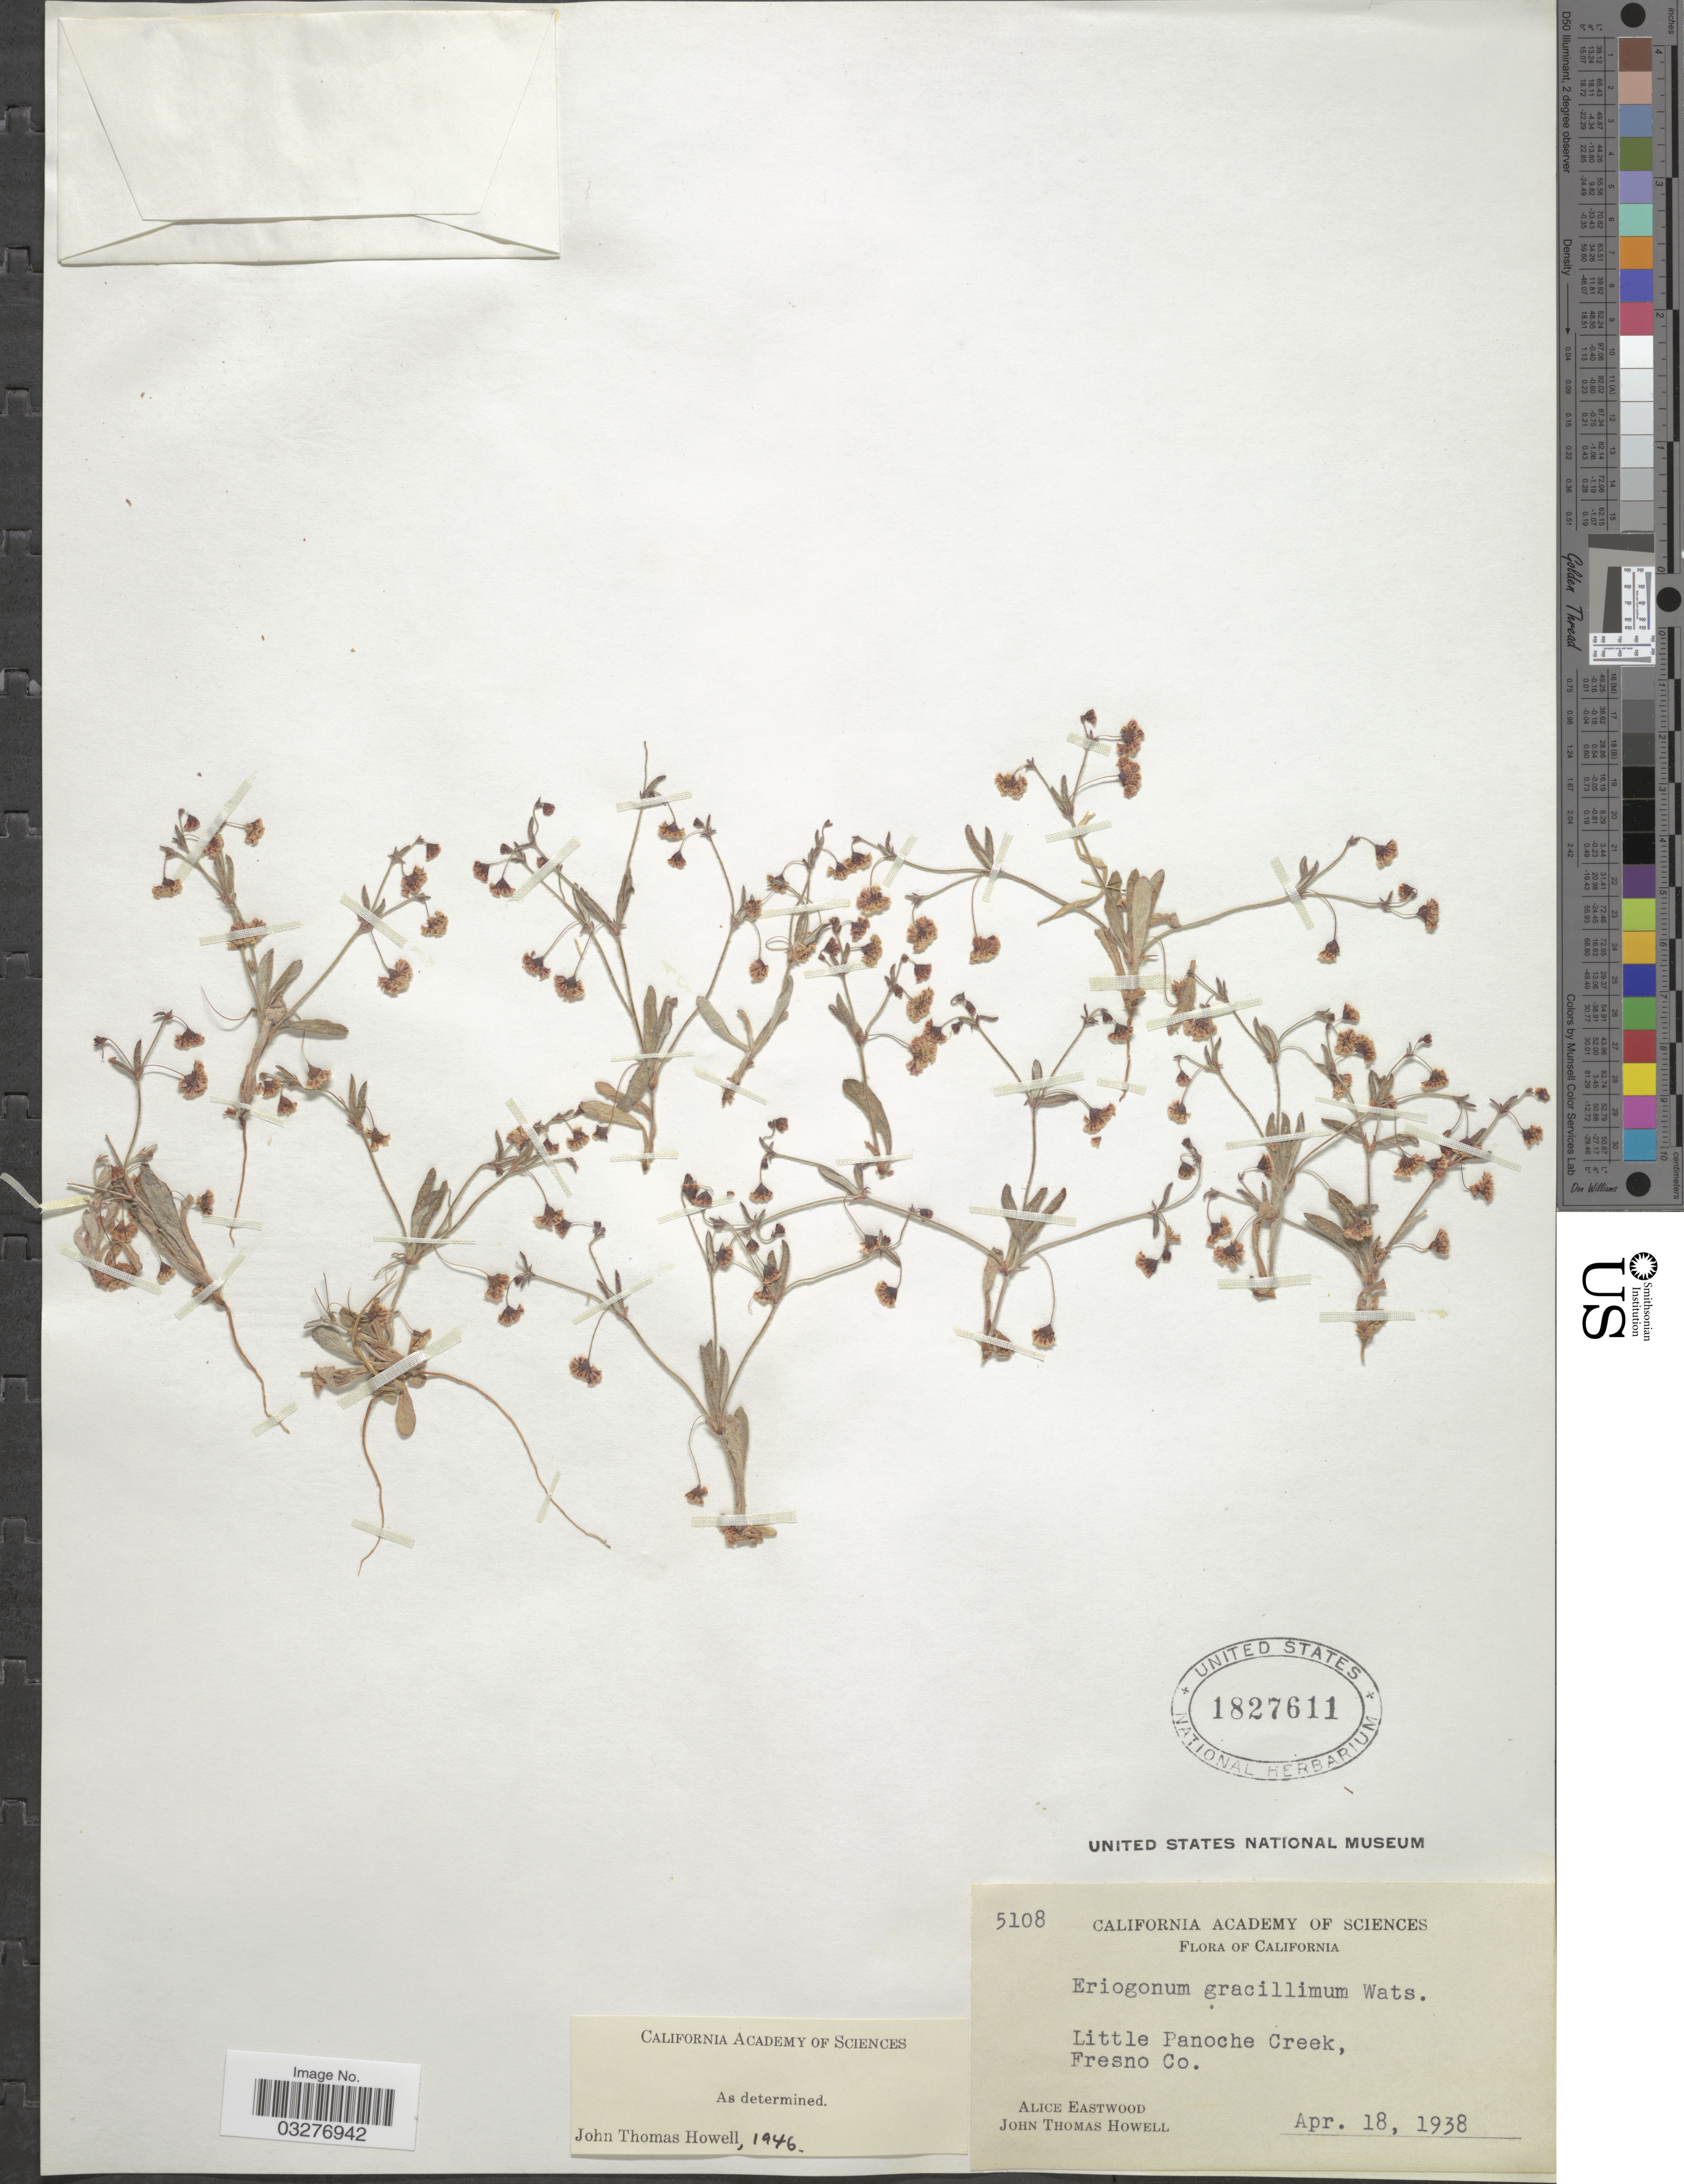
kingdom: Plantae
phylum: Tracheophyta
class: Magnoliopsida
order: Caryophyllales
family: Polygonaceae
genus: Eriogonum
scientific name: Eriogonum gracillimum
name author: S. Watson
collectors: A. Eastwood & J. T. Howell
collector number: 5108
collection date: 1938-04-18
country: United States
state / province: California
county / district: Fresno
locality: Little Panoche Creek, Fresno Co.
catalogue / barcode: US 1827611